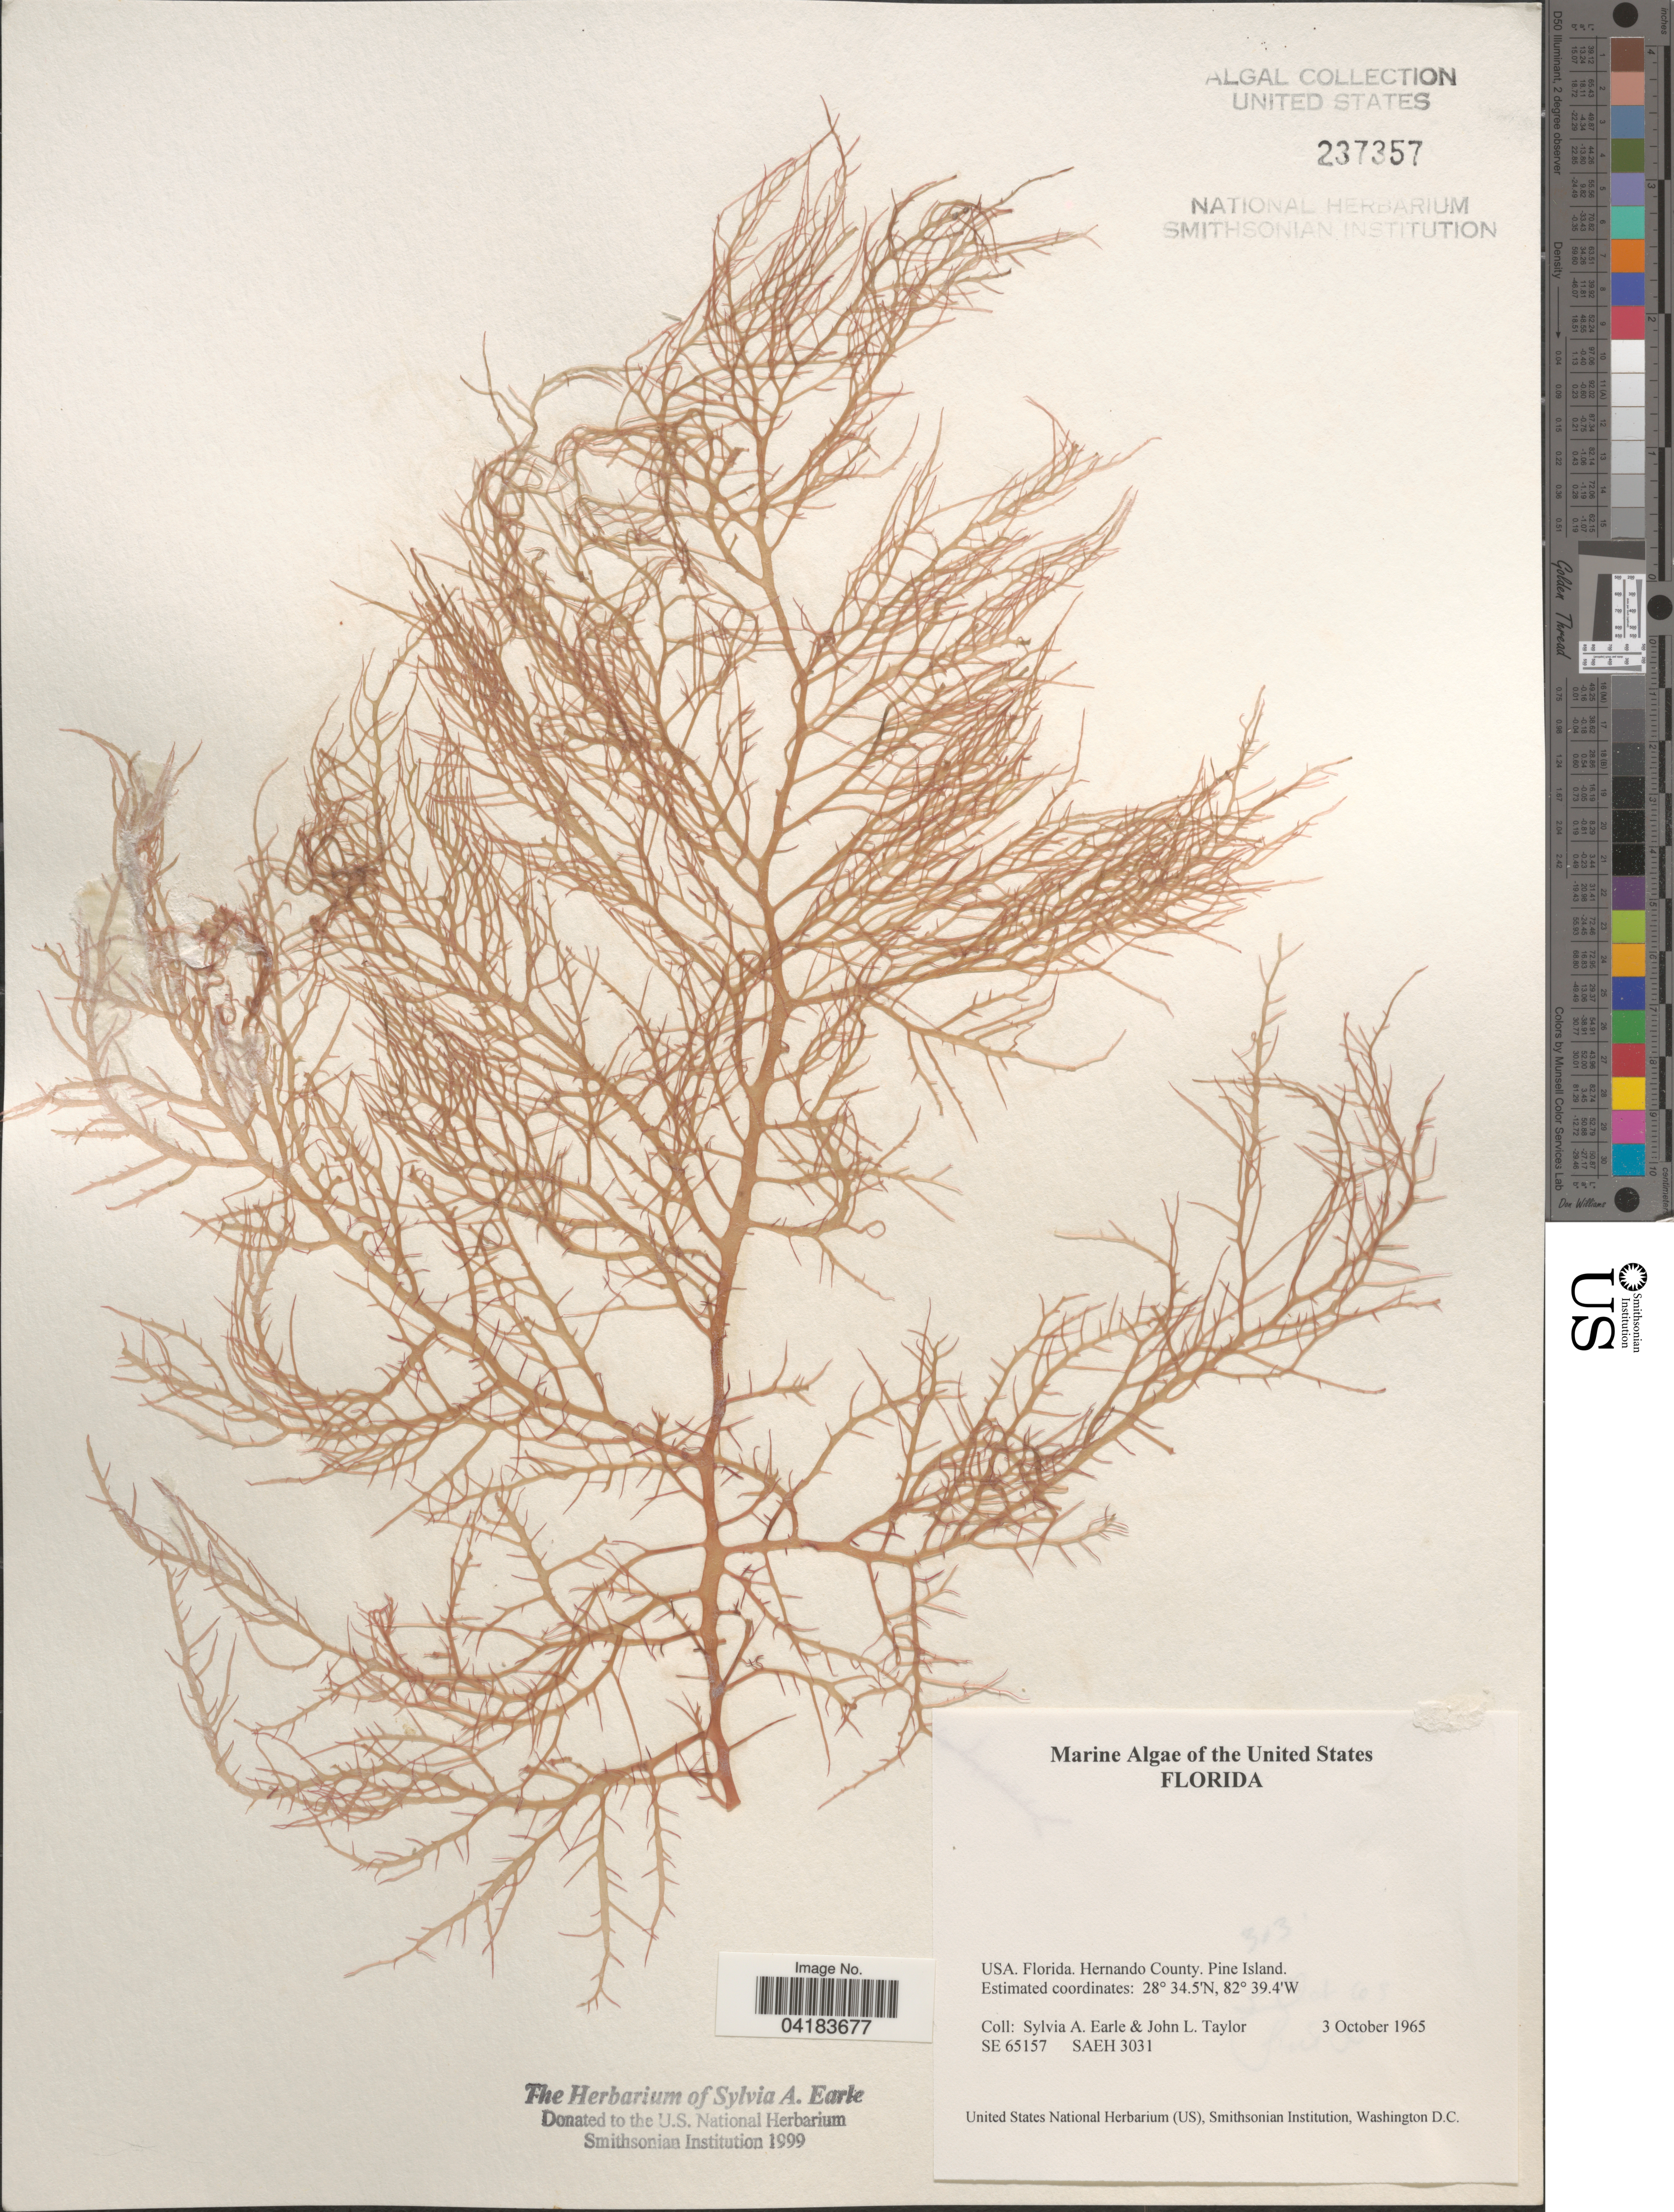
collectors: S. A. Earle & J. L. Taylor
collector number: SE65157/SAEH3031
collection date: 1965-10-03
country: United States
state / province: Florida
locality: Hernando County. Pine Island.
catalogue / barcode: US 237357